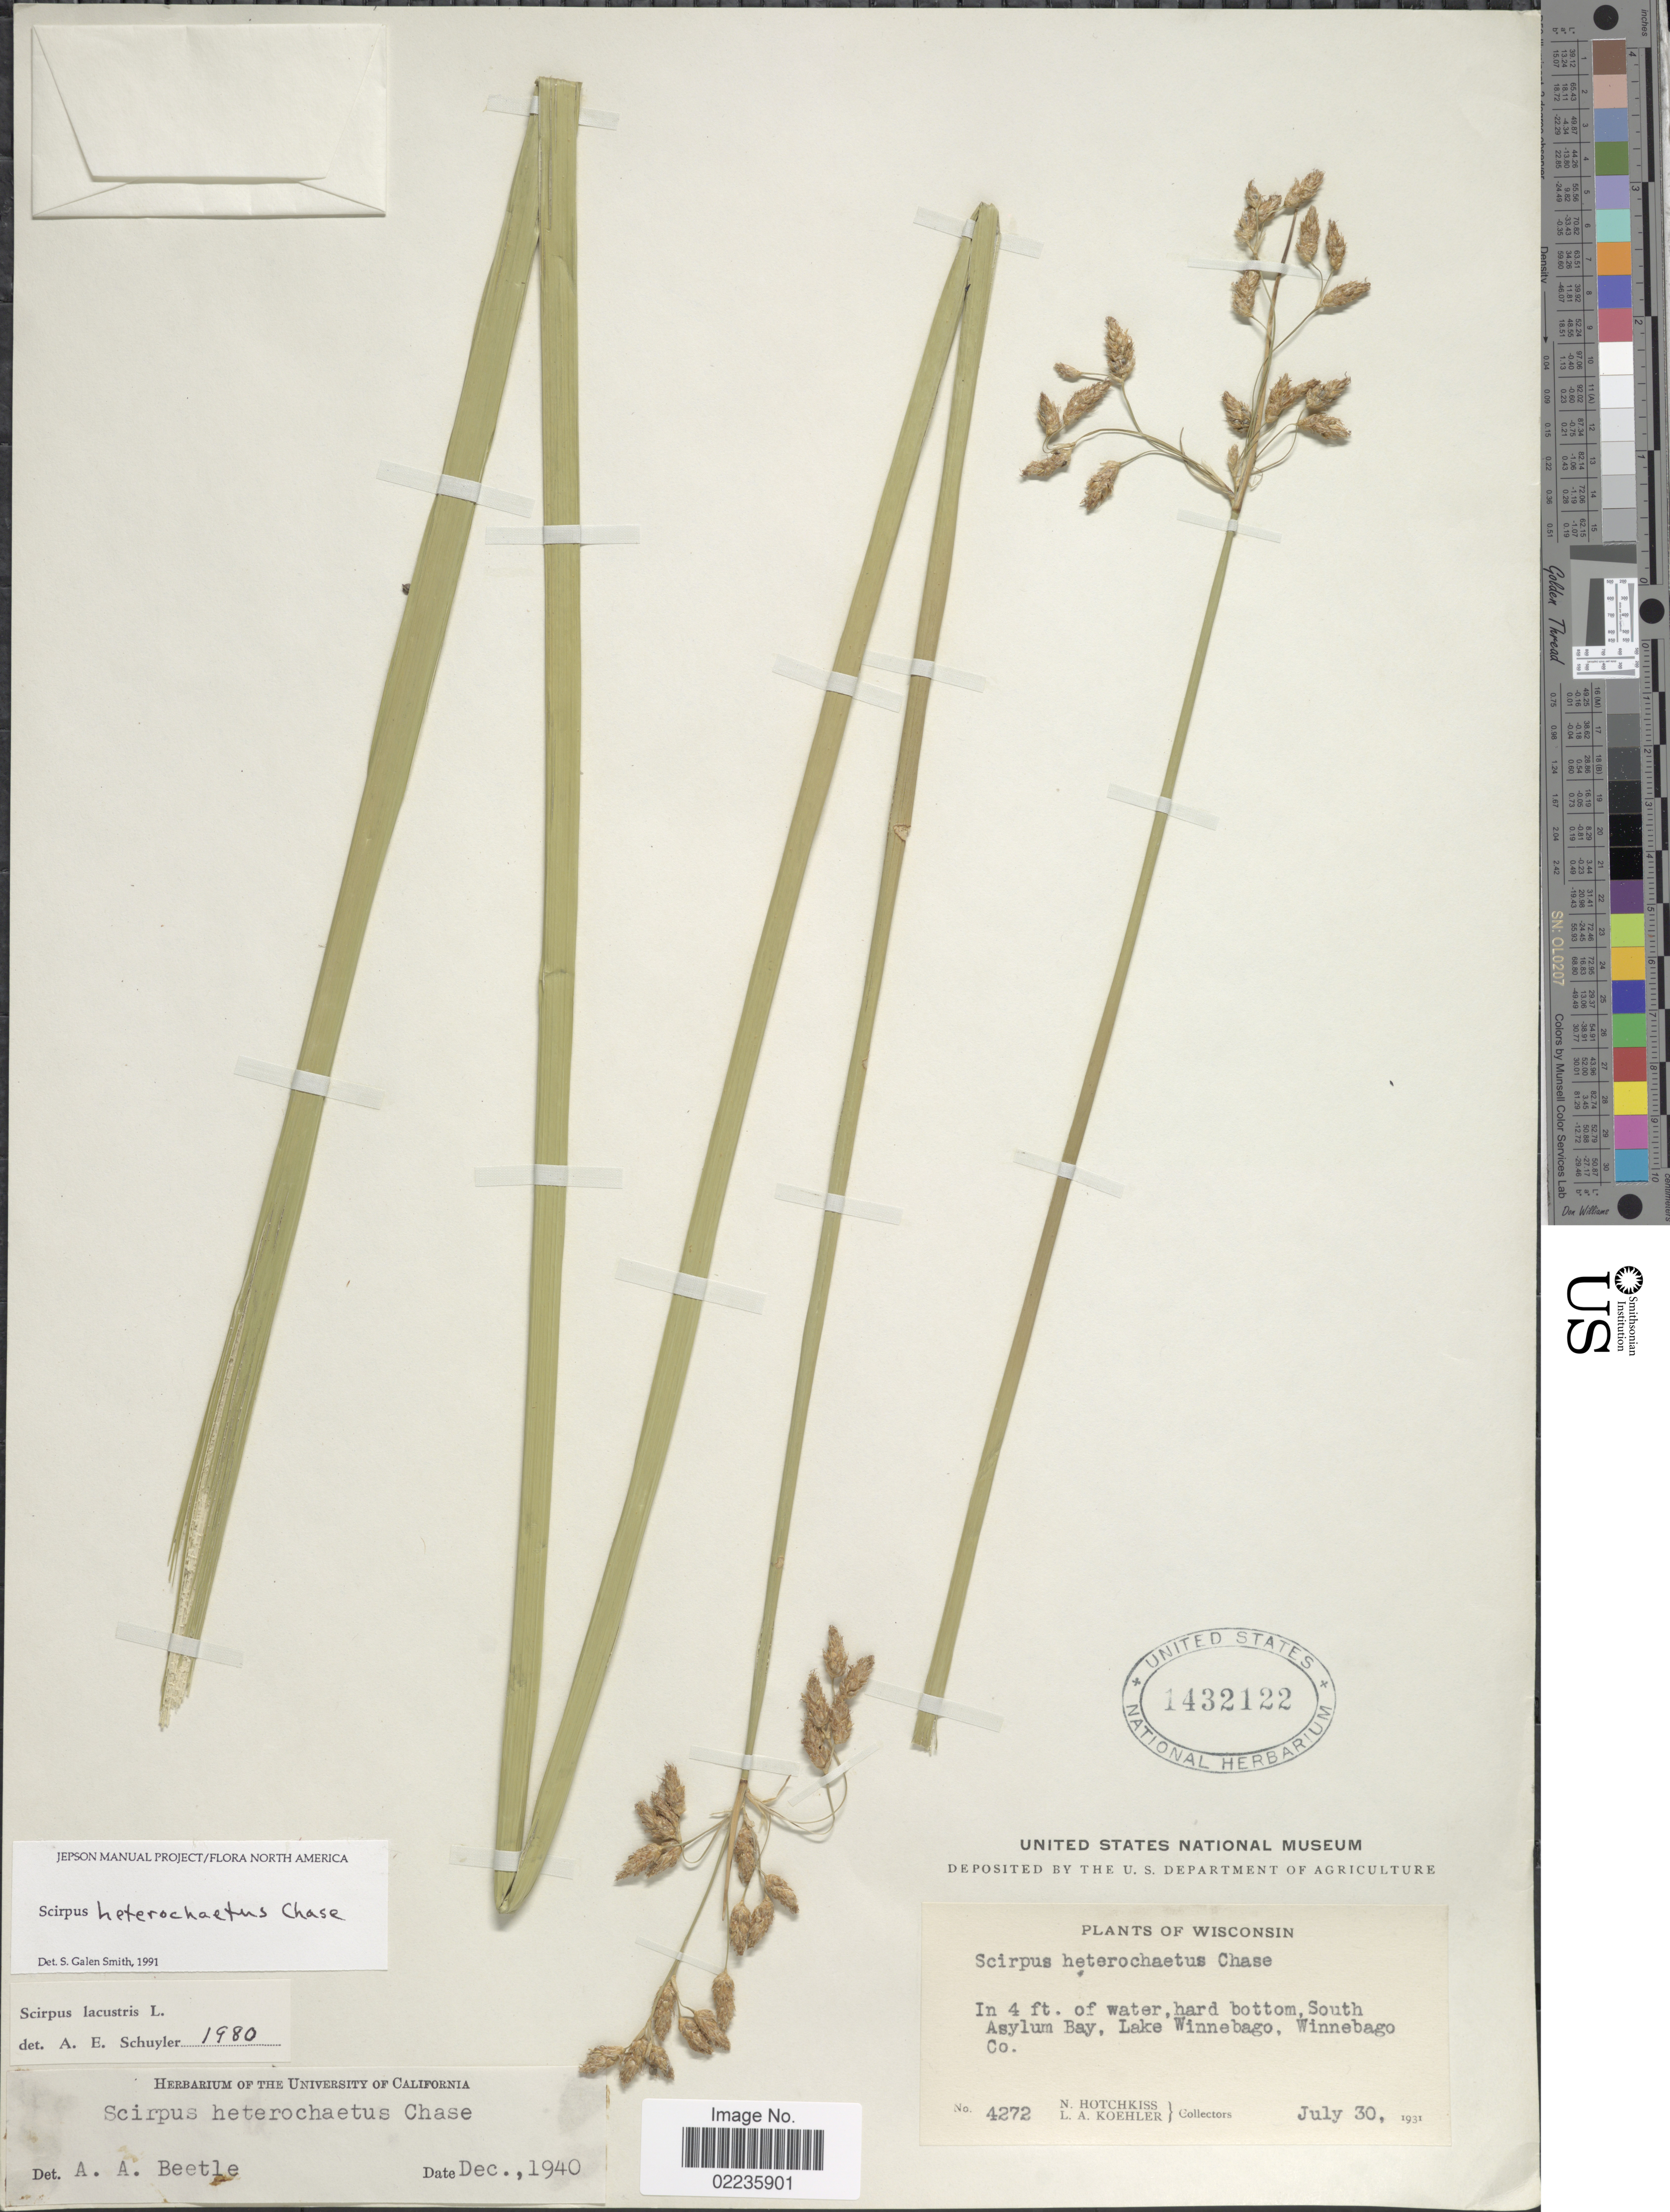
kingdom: Plantae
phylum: Tracheophyta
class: Liliopsida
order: Poales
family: Cyperaceae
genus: Schoenoplectus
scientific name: Schoenoplectus heterochaetus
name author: (Chase) Soják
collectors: N. Hotchkiss & L. Koehler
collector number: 4272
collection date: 1931-07-30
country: United States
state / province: Wisconsin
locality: In 4 ft. of water, hard bottom, South Asylum Bay, Lake Winnebago, Winnebago Co.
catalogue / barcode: US 1432122